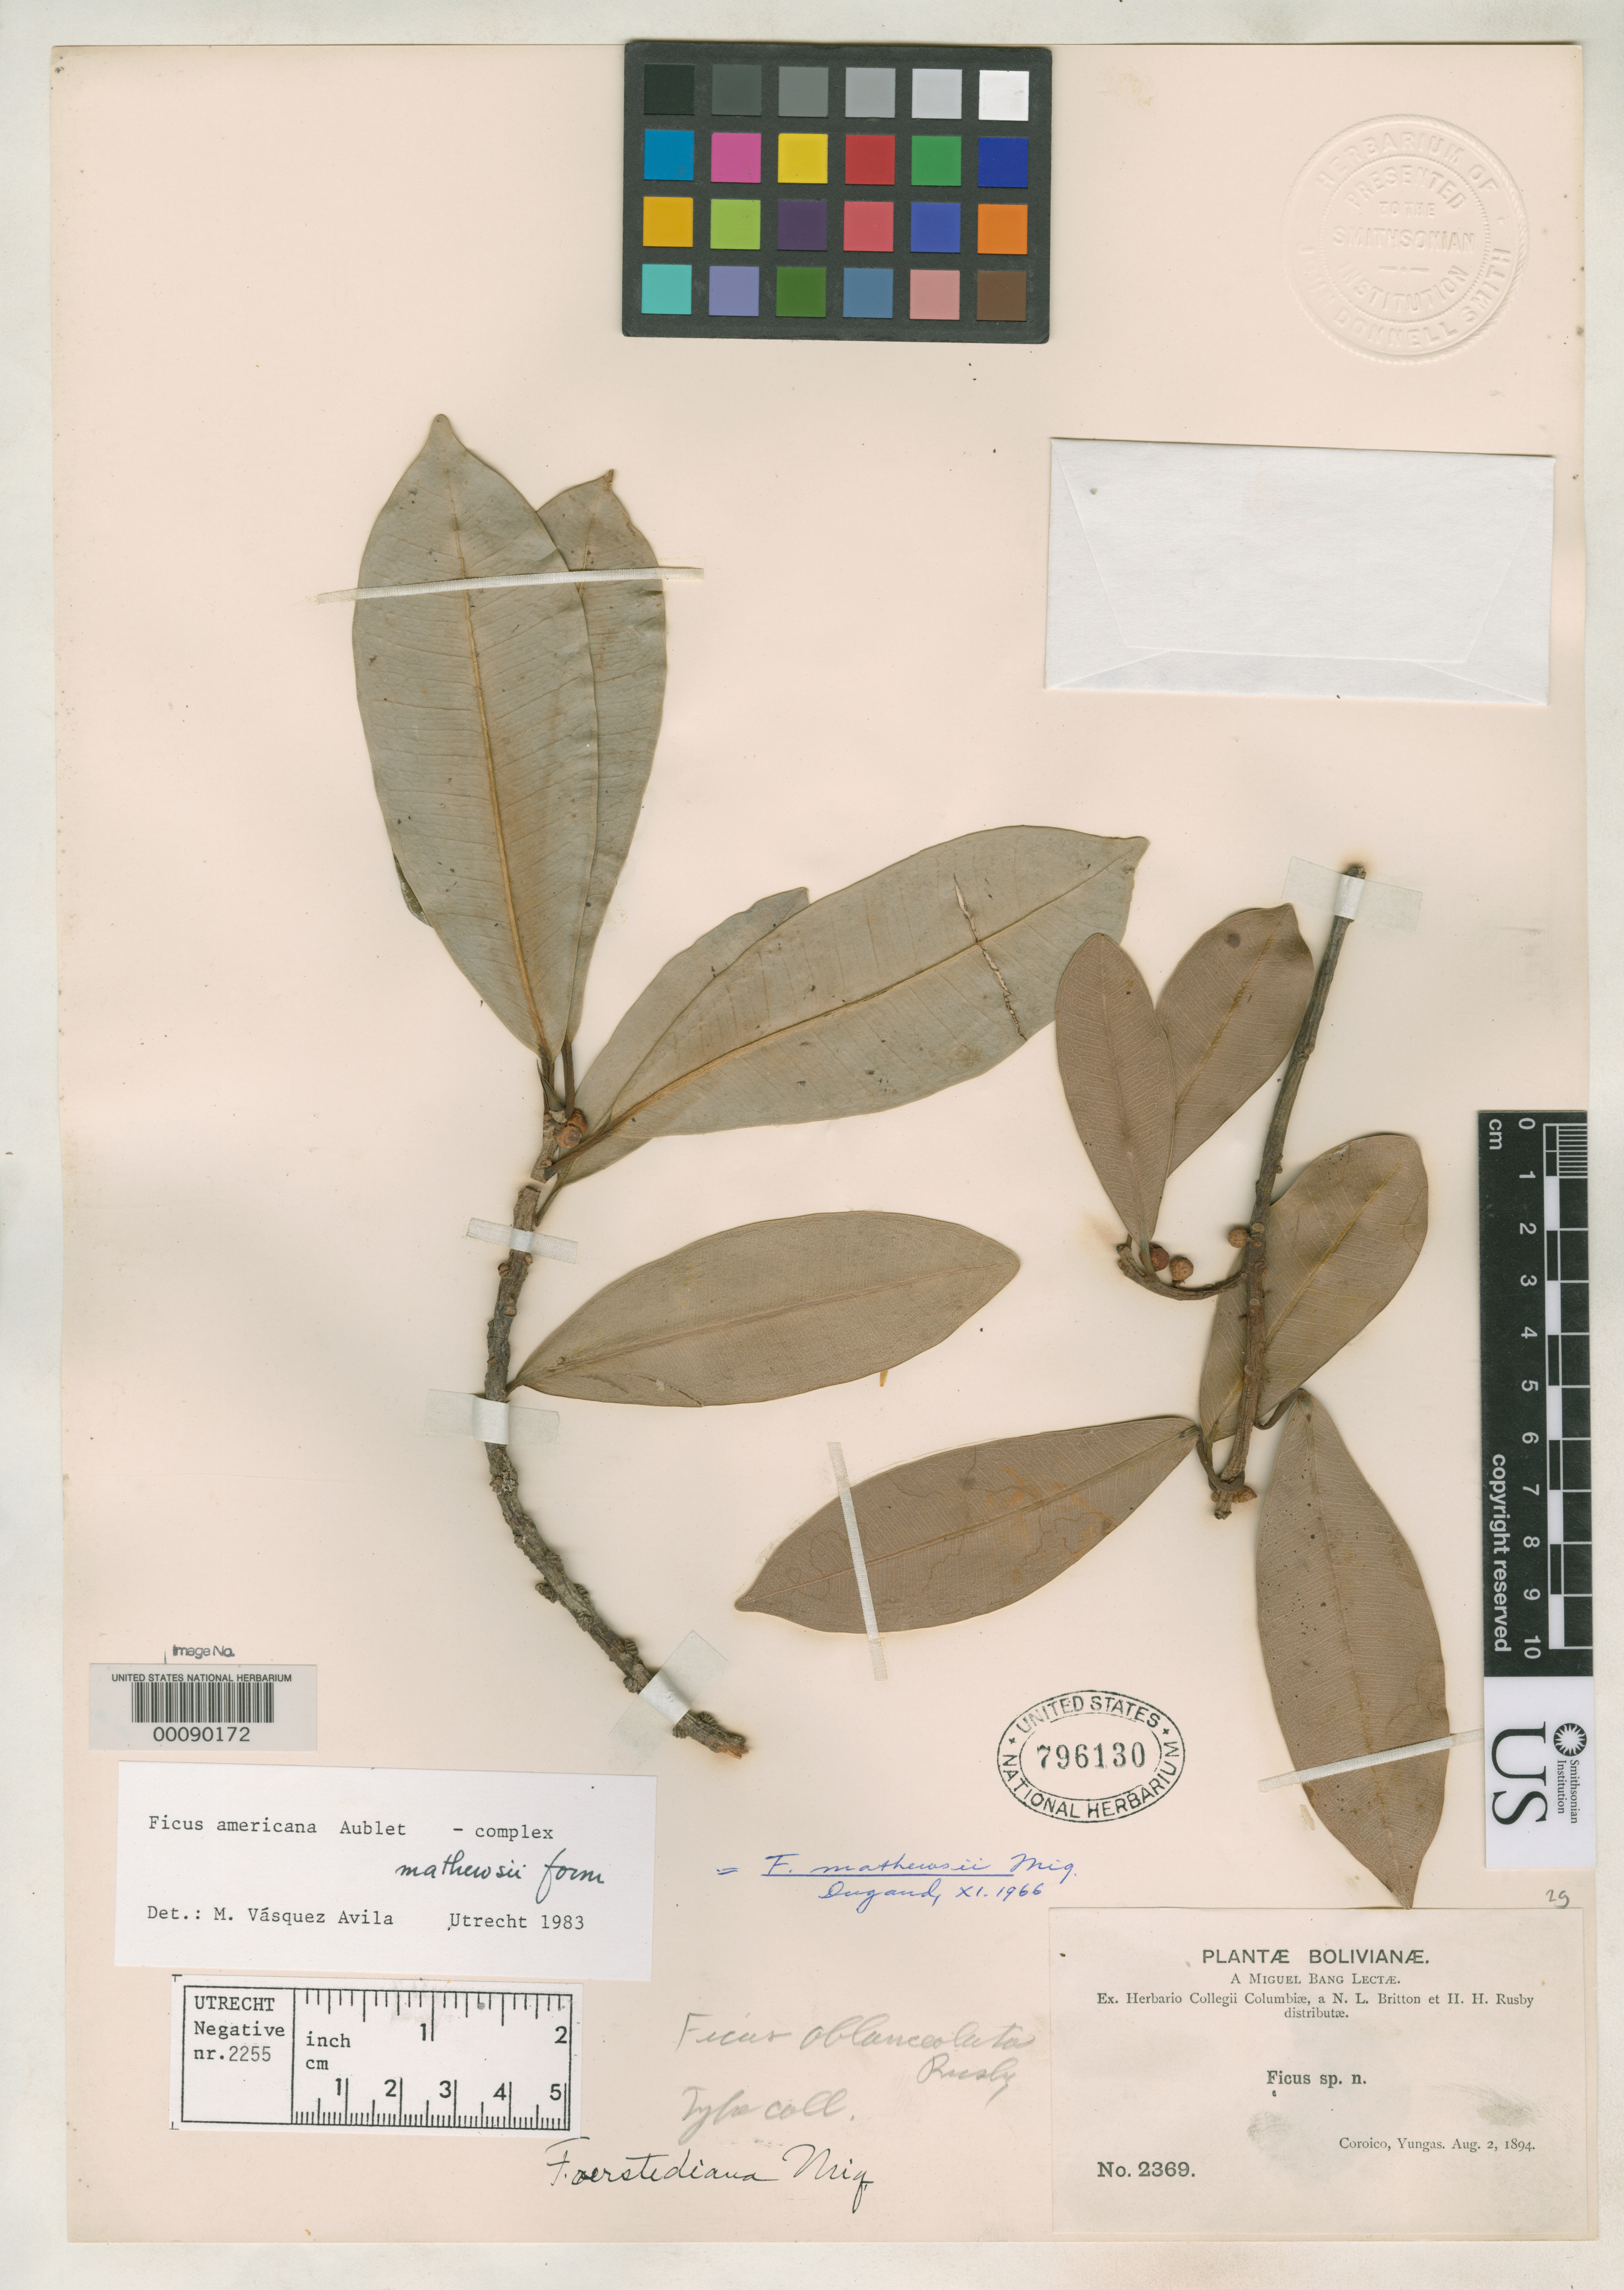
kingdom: Plantae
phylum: Tracheophyta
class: Magnoliopsida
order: Rosales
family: Moraceae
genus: Ficus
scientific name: Ficus oblanceolata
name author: Rusby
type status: Type Collection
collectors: M. Bang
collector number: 2369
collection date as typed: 02 Aug 1894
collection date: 1894-08-02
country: Bolivia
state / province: La Paz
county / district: Nor Yungas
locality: Corioco.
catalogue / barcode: US 796130